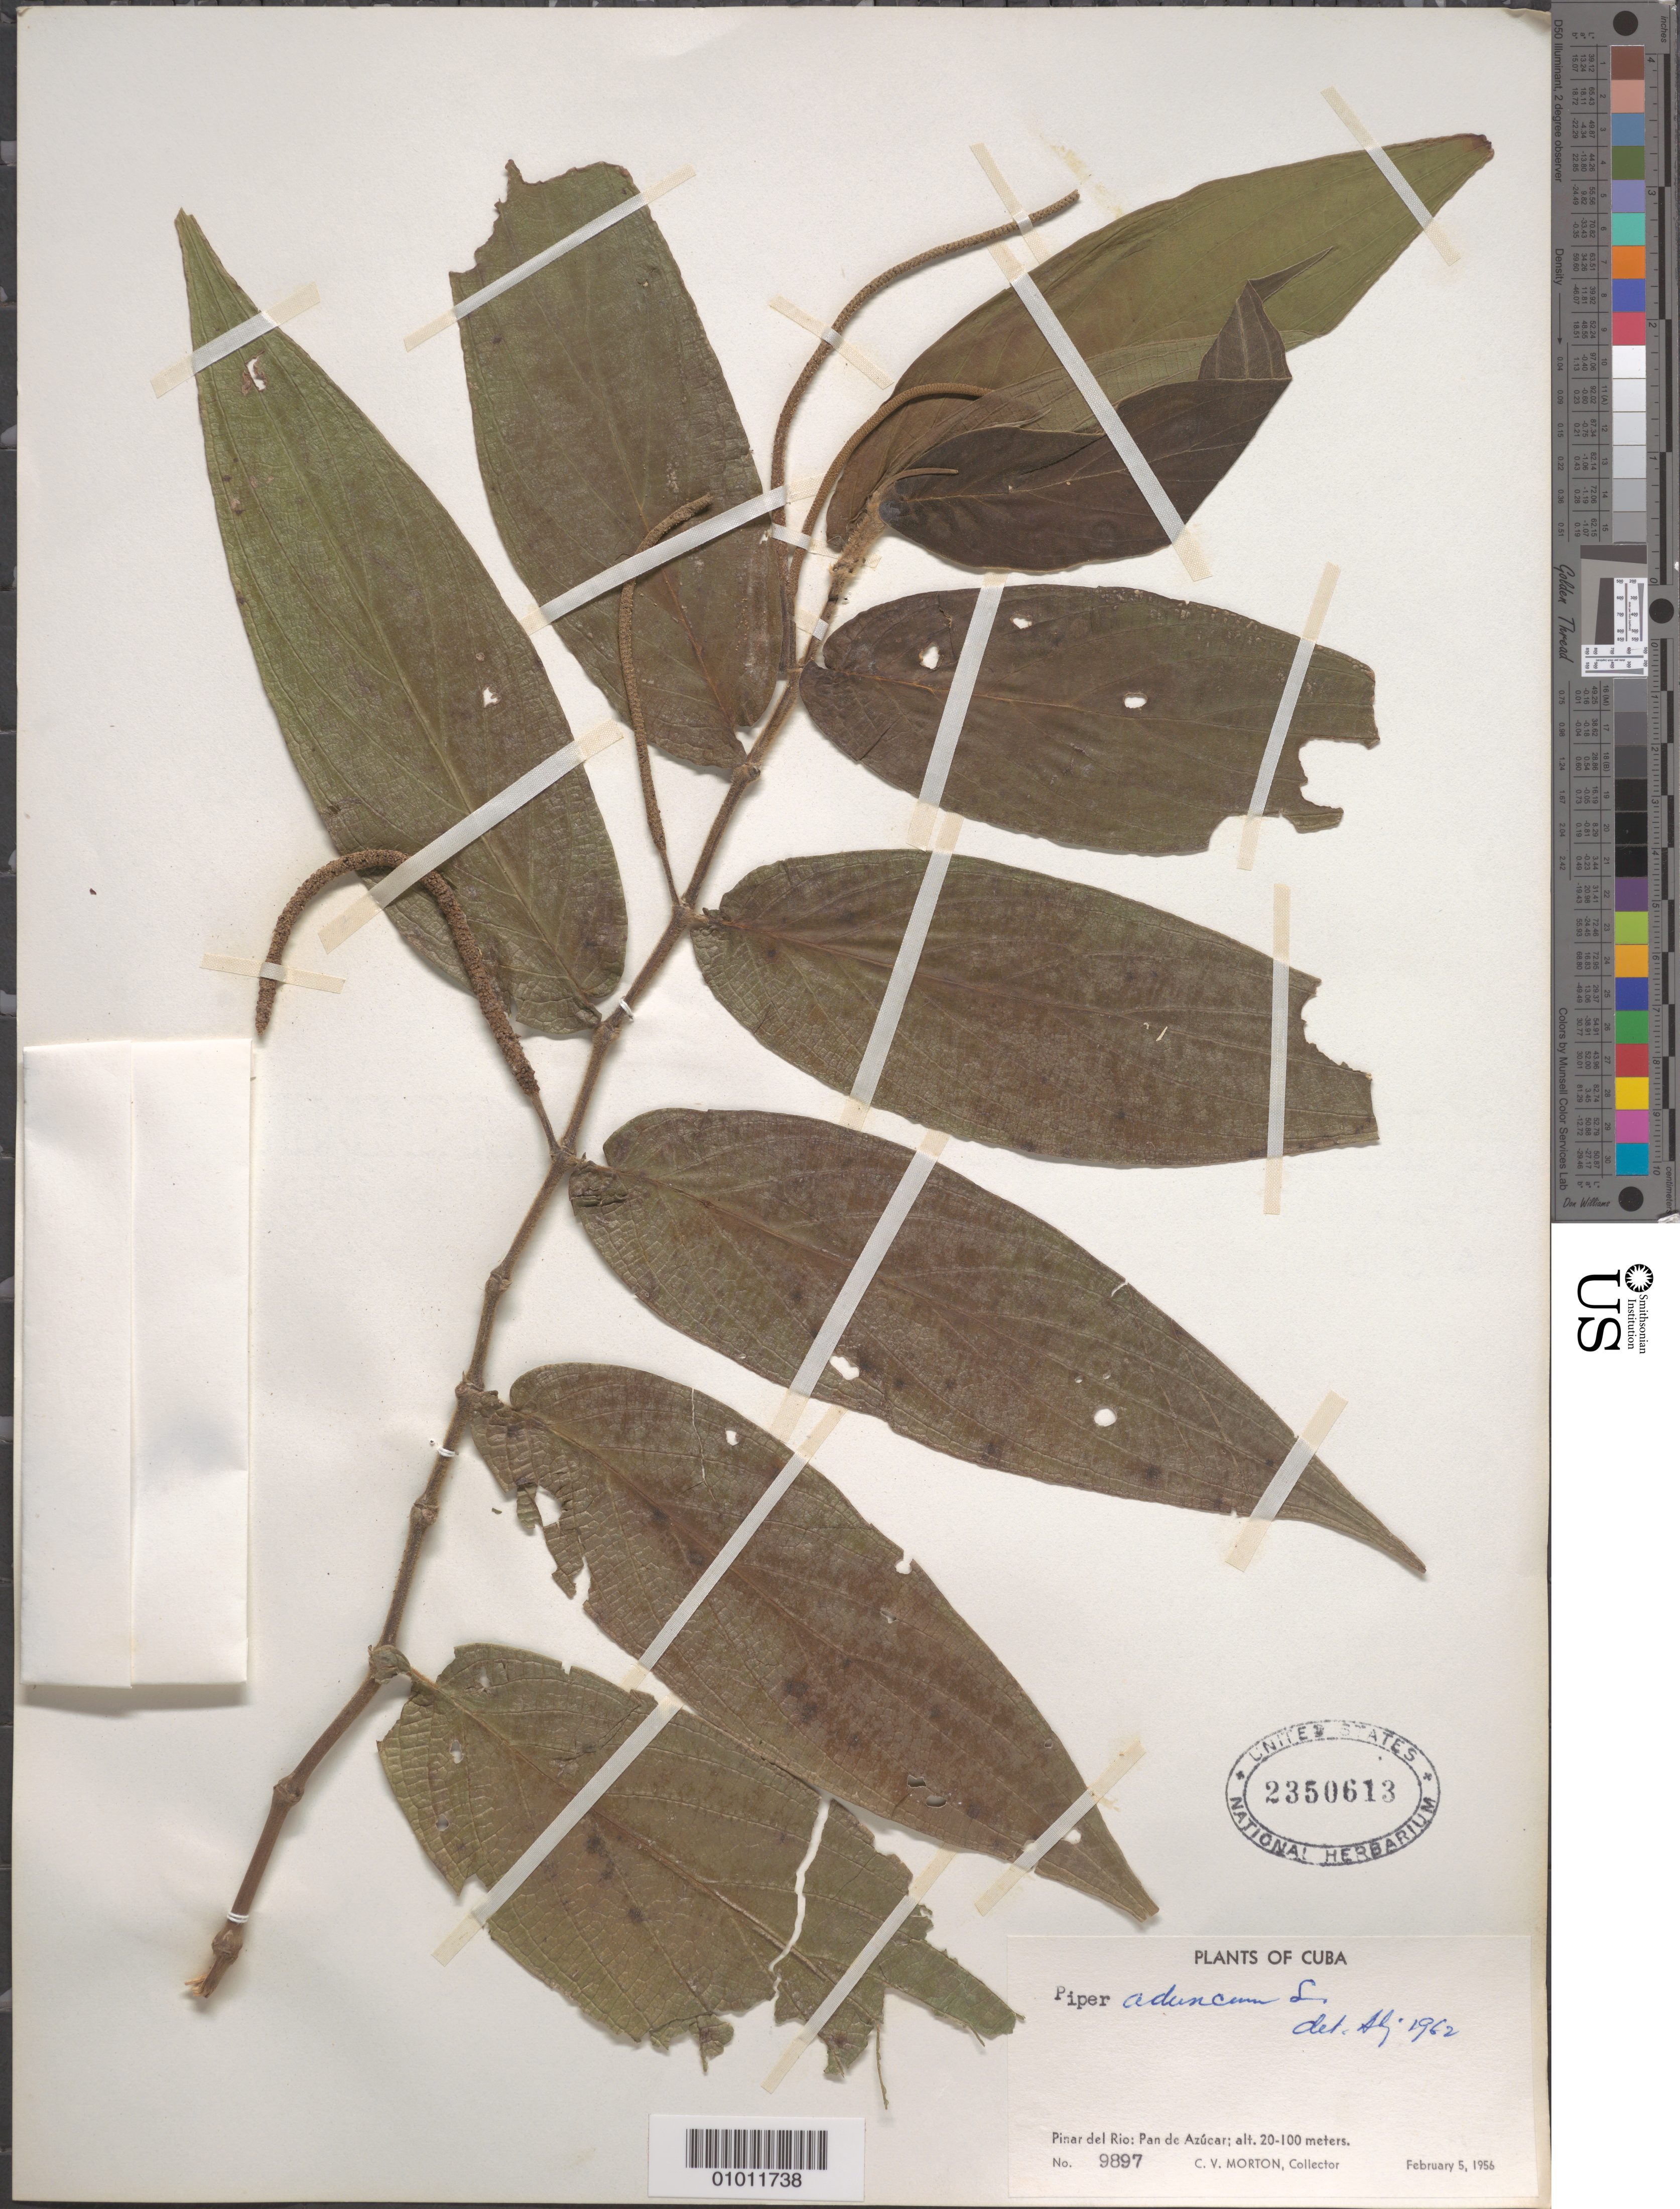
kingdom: Plantae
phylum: Tracheophyta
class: Magnoliopsida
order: Piperales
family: Piperaceae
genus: Piper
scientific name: Piper aduncum var. aduncum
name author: L.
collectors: C. V. Morton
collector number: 9897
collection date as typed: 05 Feb 1956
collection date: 1956-02-05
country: Cuba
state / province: Pinar del Rio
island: Cuba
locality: Pan de Azucar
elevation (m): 20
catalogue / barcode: US 2350613